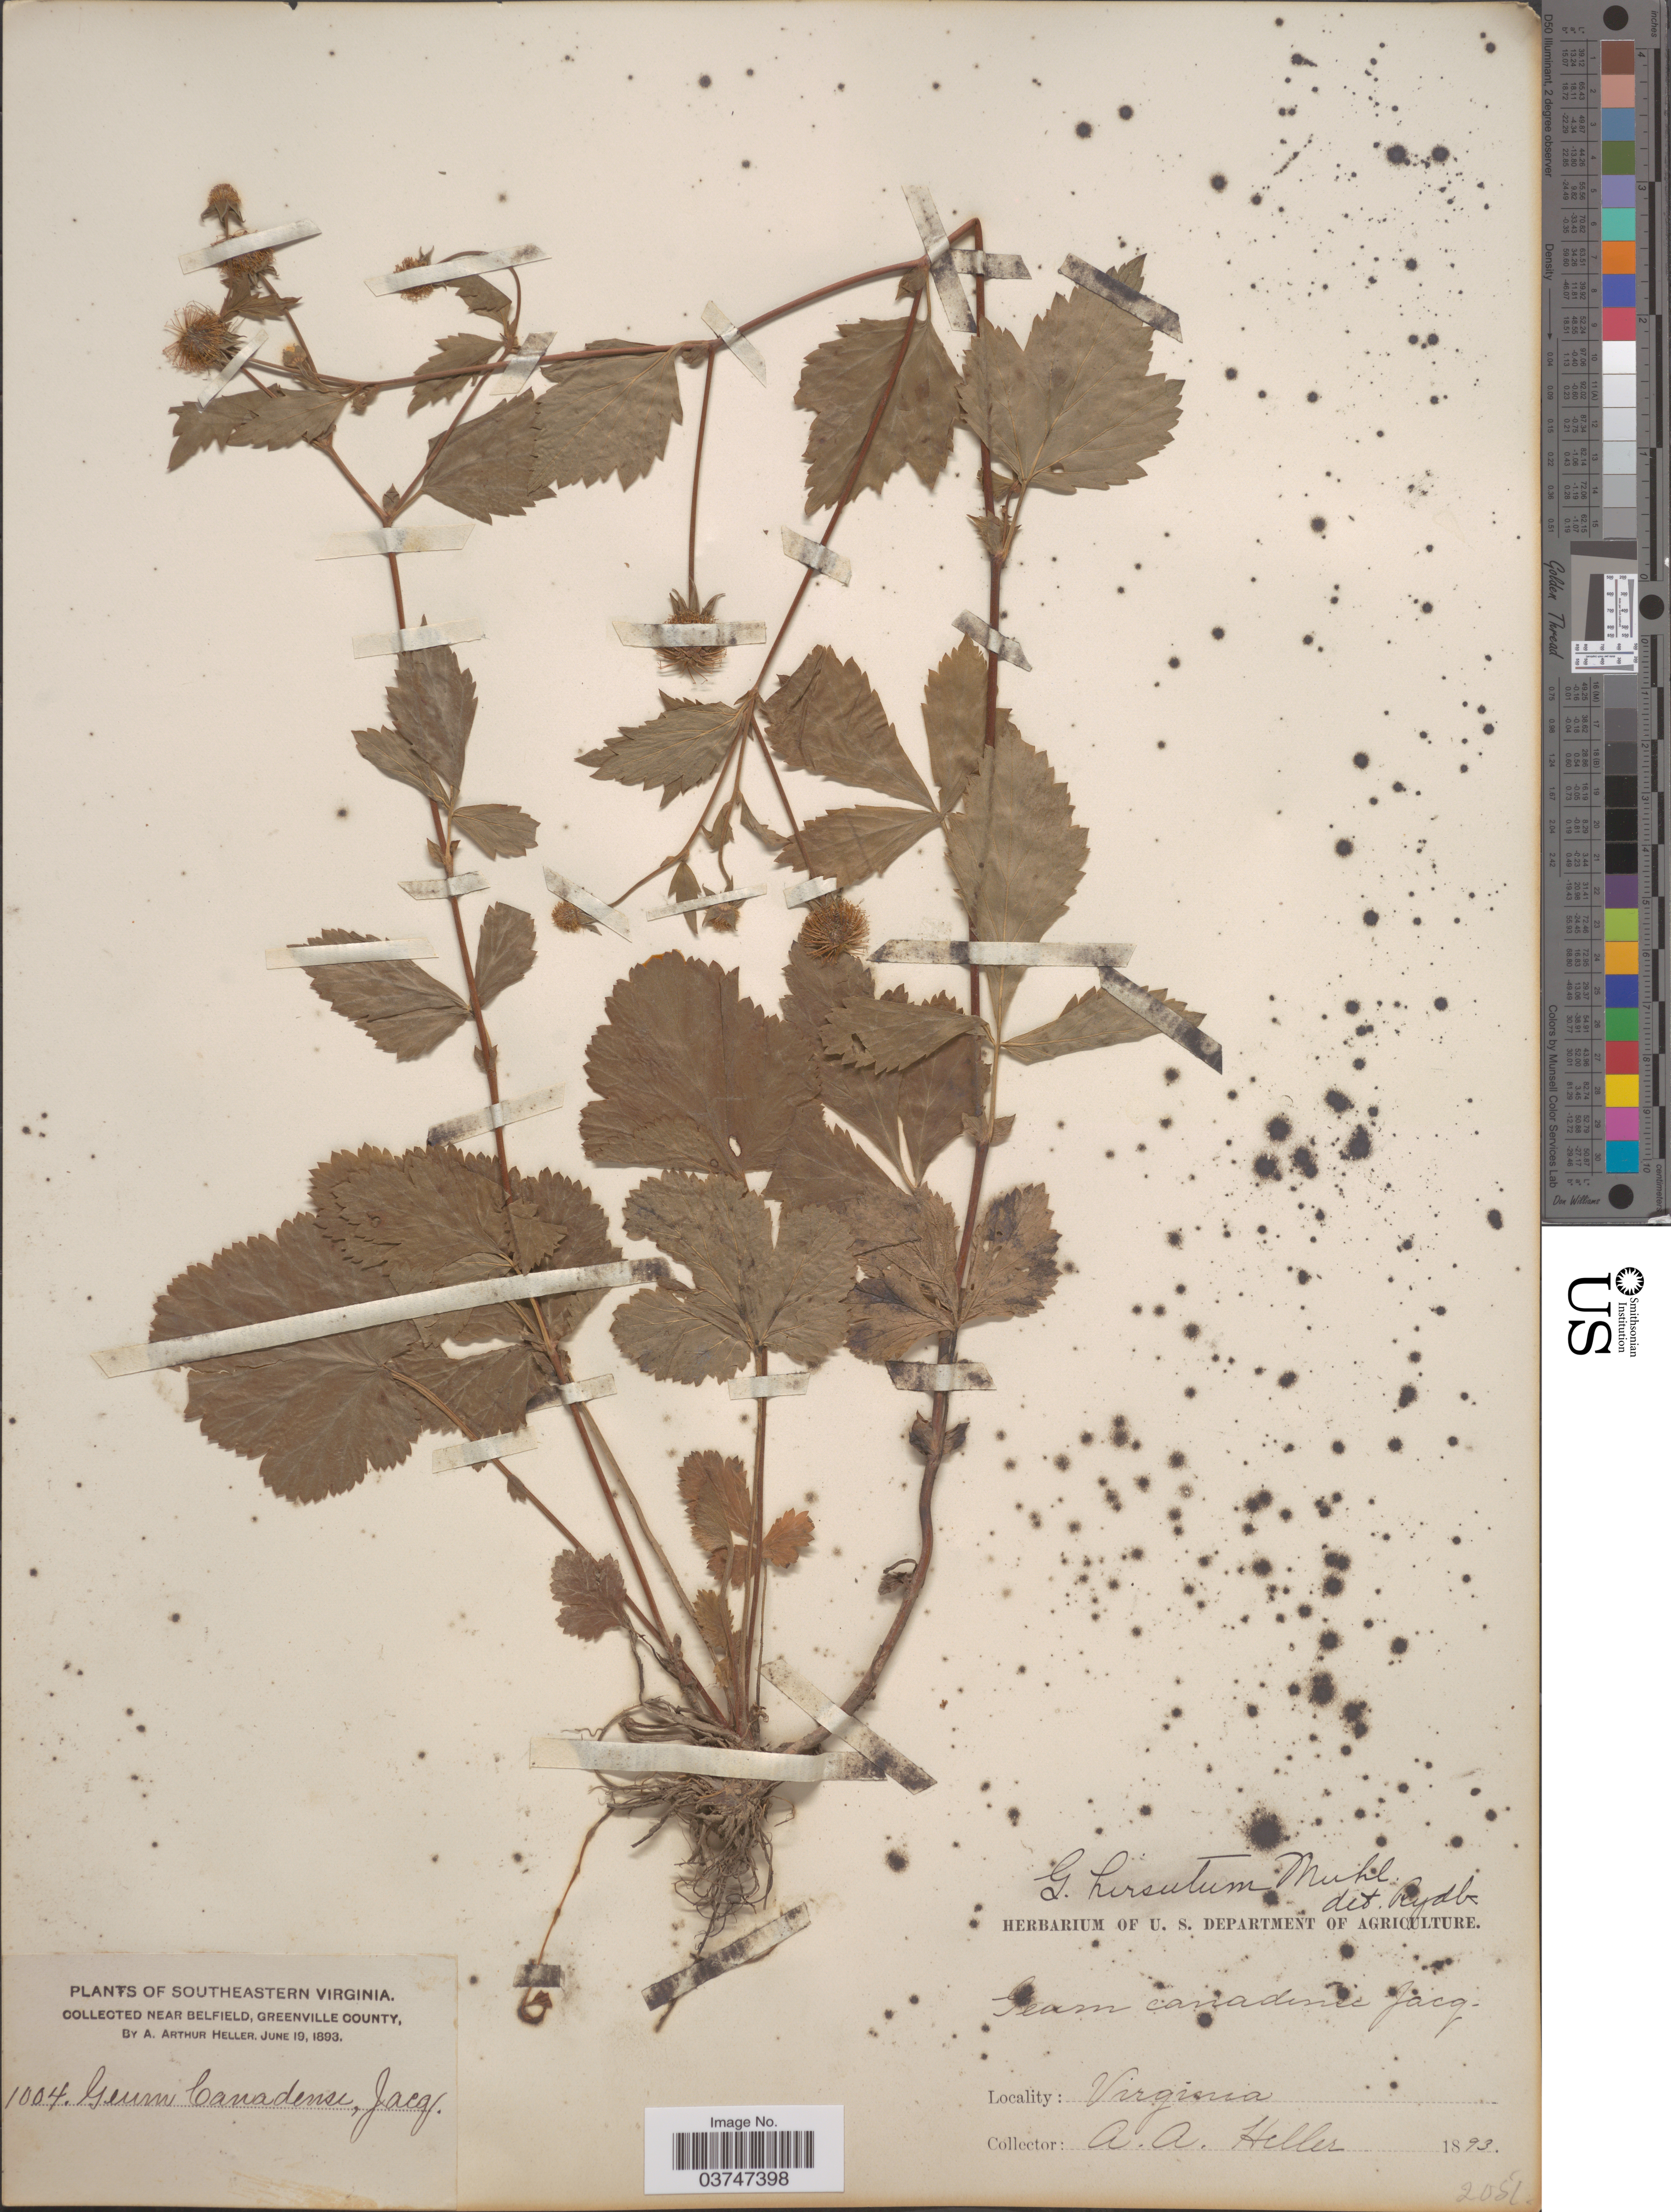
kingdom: Plantae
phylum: Tracheophyta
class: Magnoliopsida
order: Rosales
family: Rosaceae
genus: Geum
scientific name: Geum hirsutum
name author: Muhl. ex Link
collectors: A. A. Heller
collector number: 1004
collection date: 1893-06-19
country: United States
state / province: Virginia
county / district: Greensville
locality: Southeastern Virginia. Near Belfield, Greenville County.